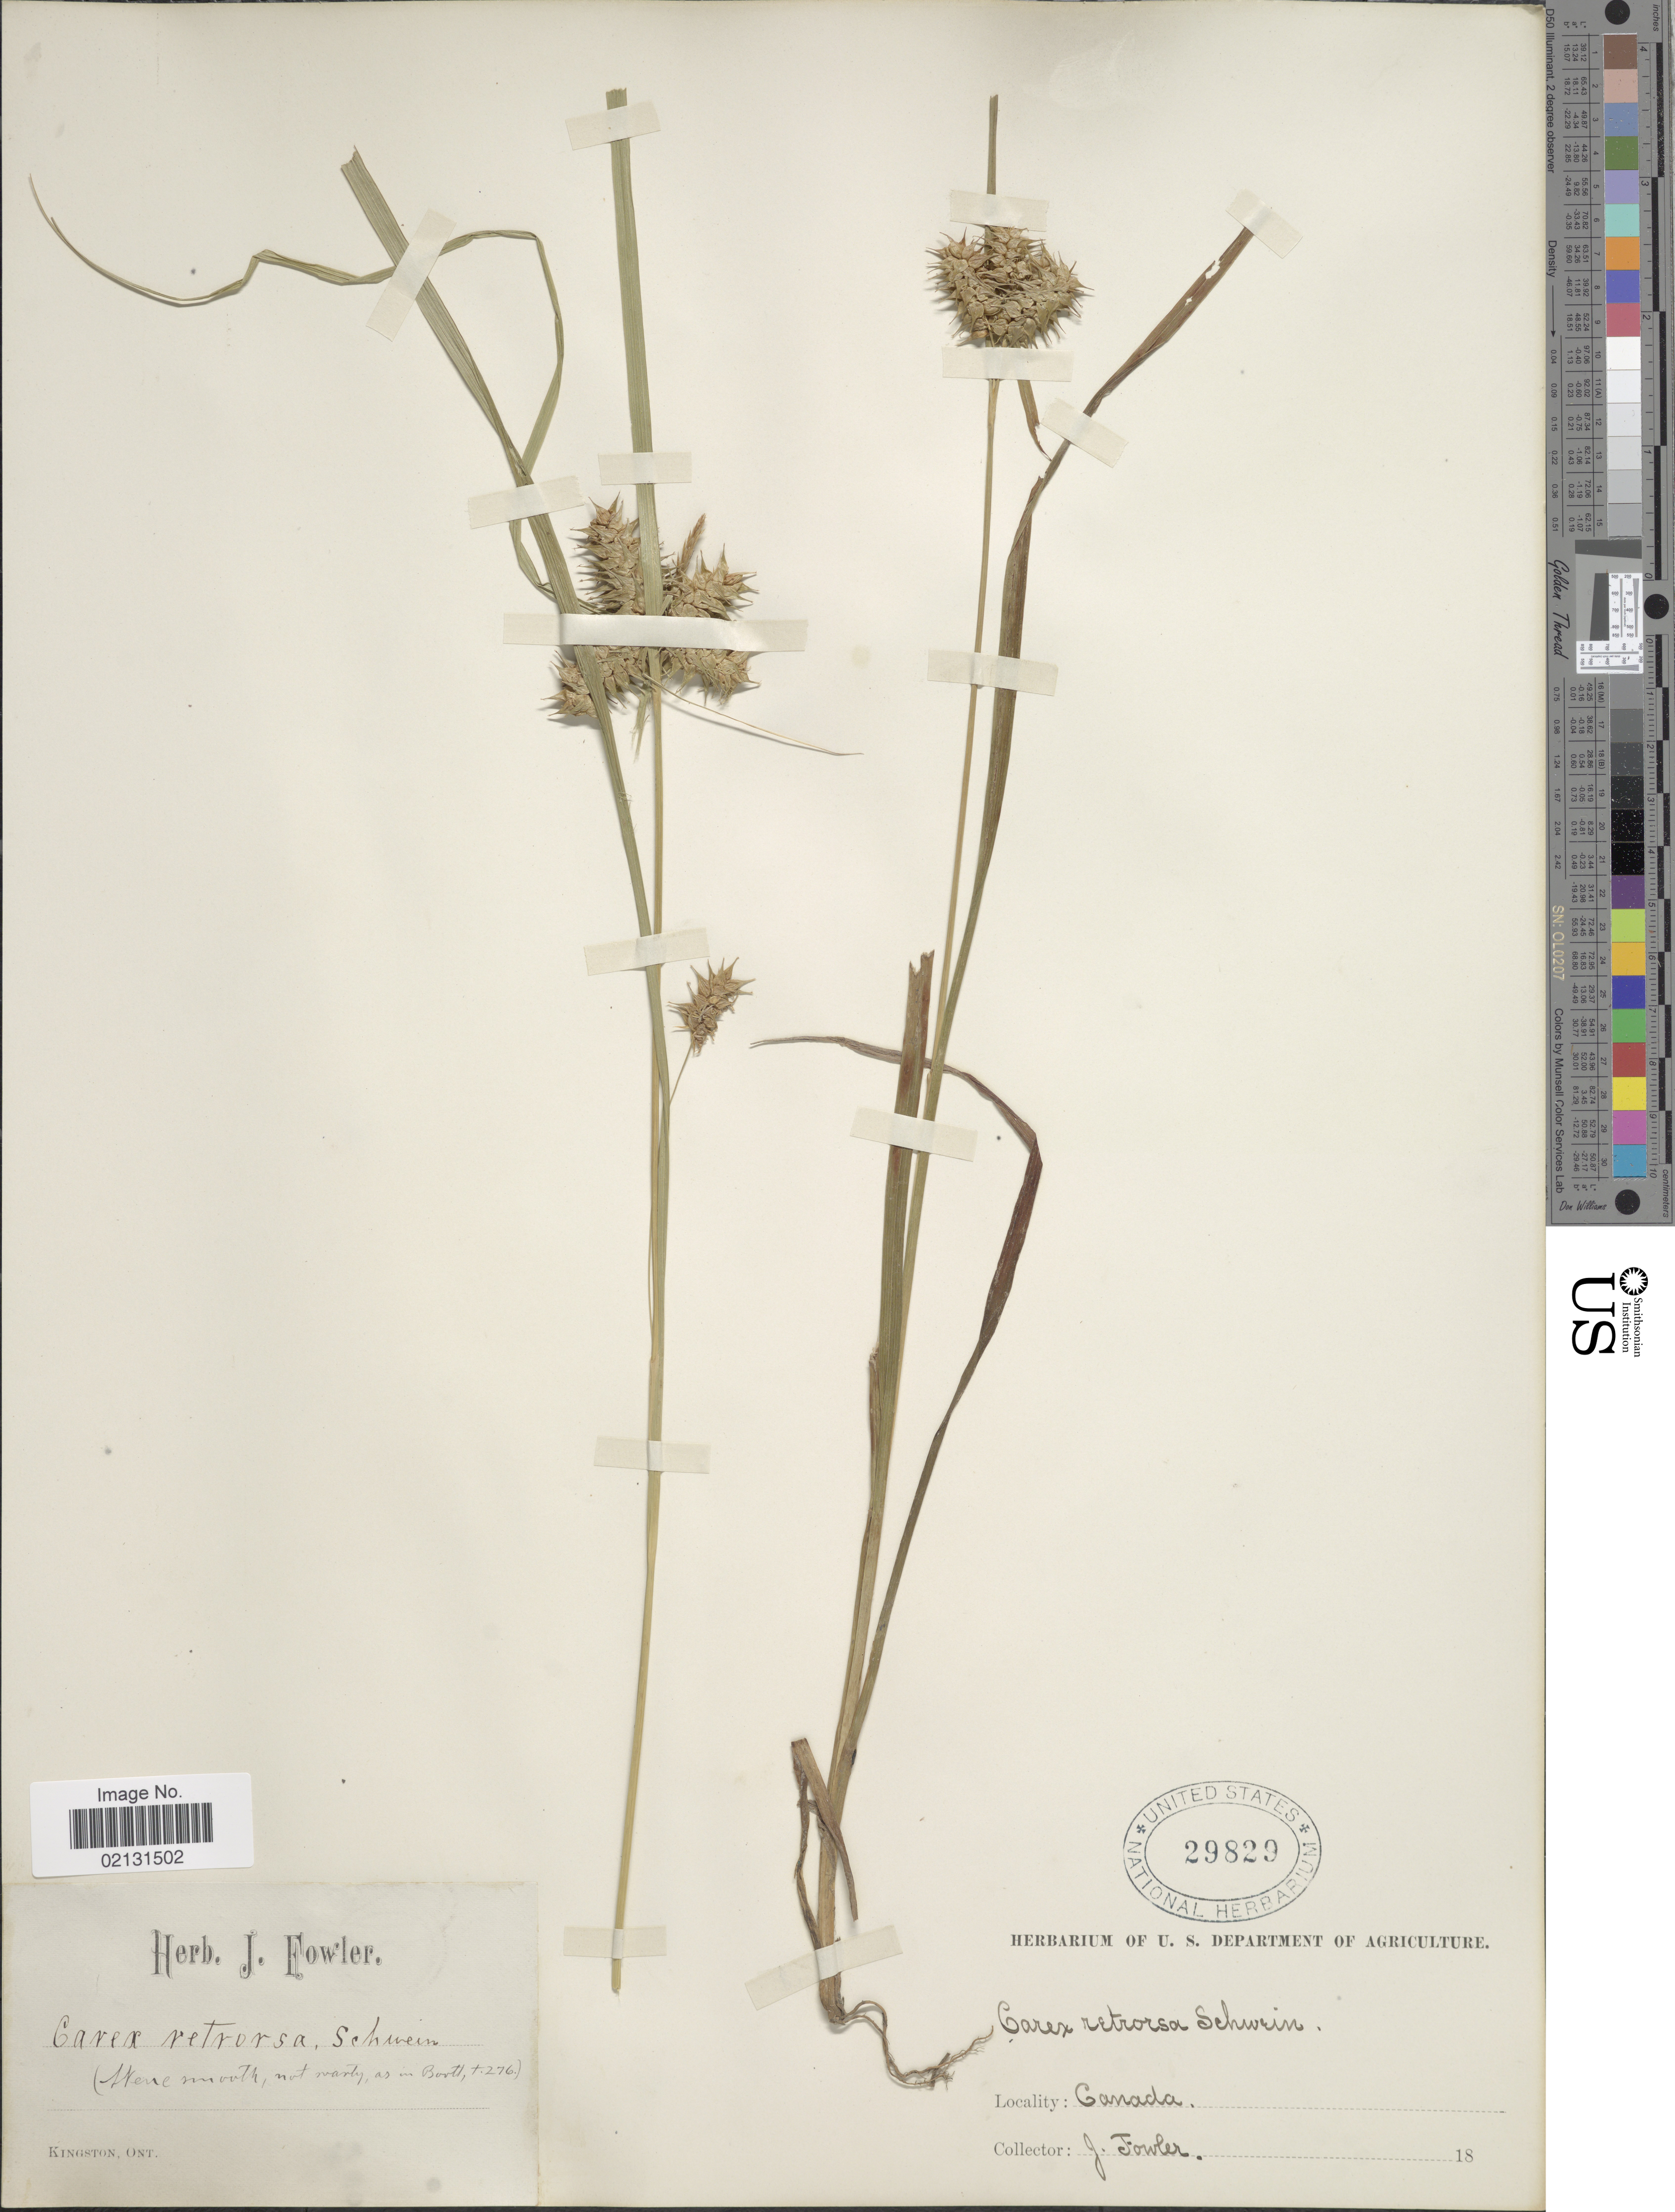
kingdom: Plantae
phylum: Tracheophyta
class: Liliopsida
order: Poales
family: Cyperaceae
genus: Carex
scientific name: Carex retrorsa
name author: Schwein.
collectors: J. P. Fowler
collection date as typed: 18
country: Canada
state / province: Ontario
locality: Kingston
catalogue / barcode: US 29829